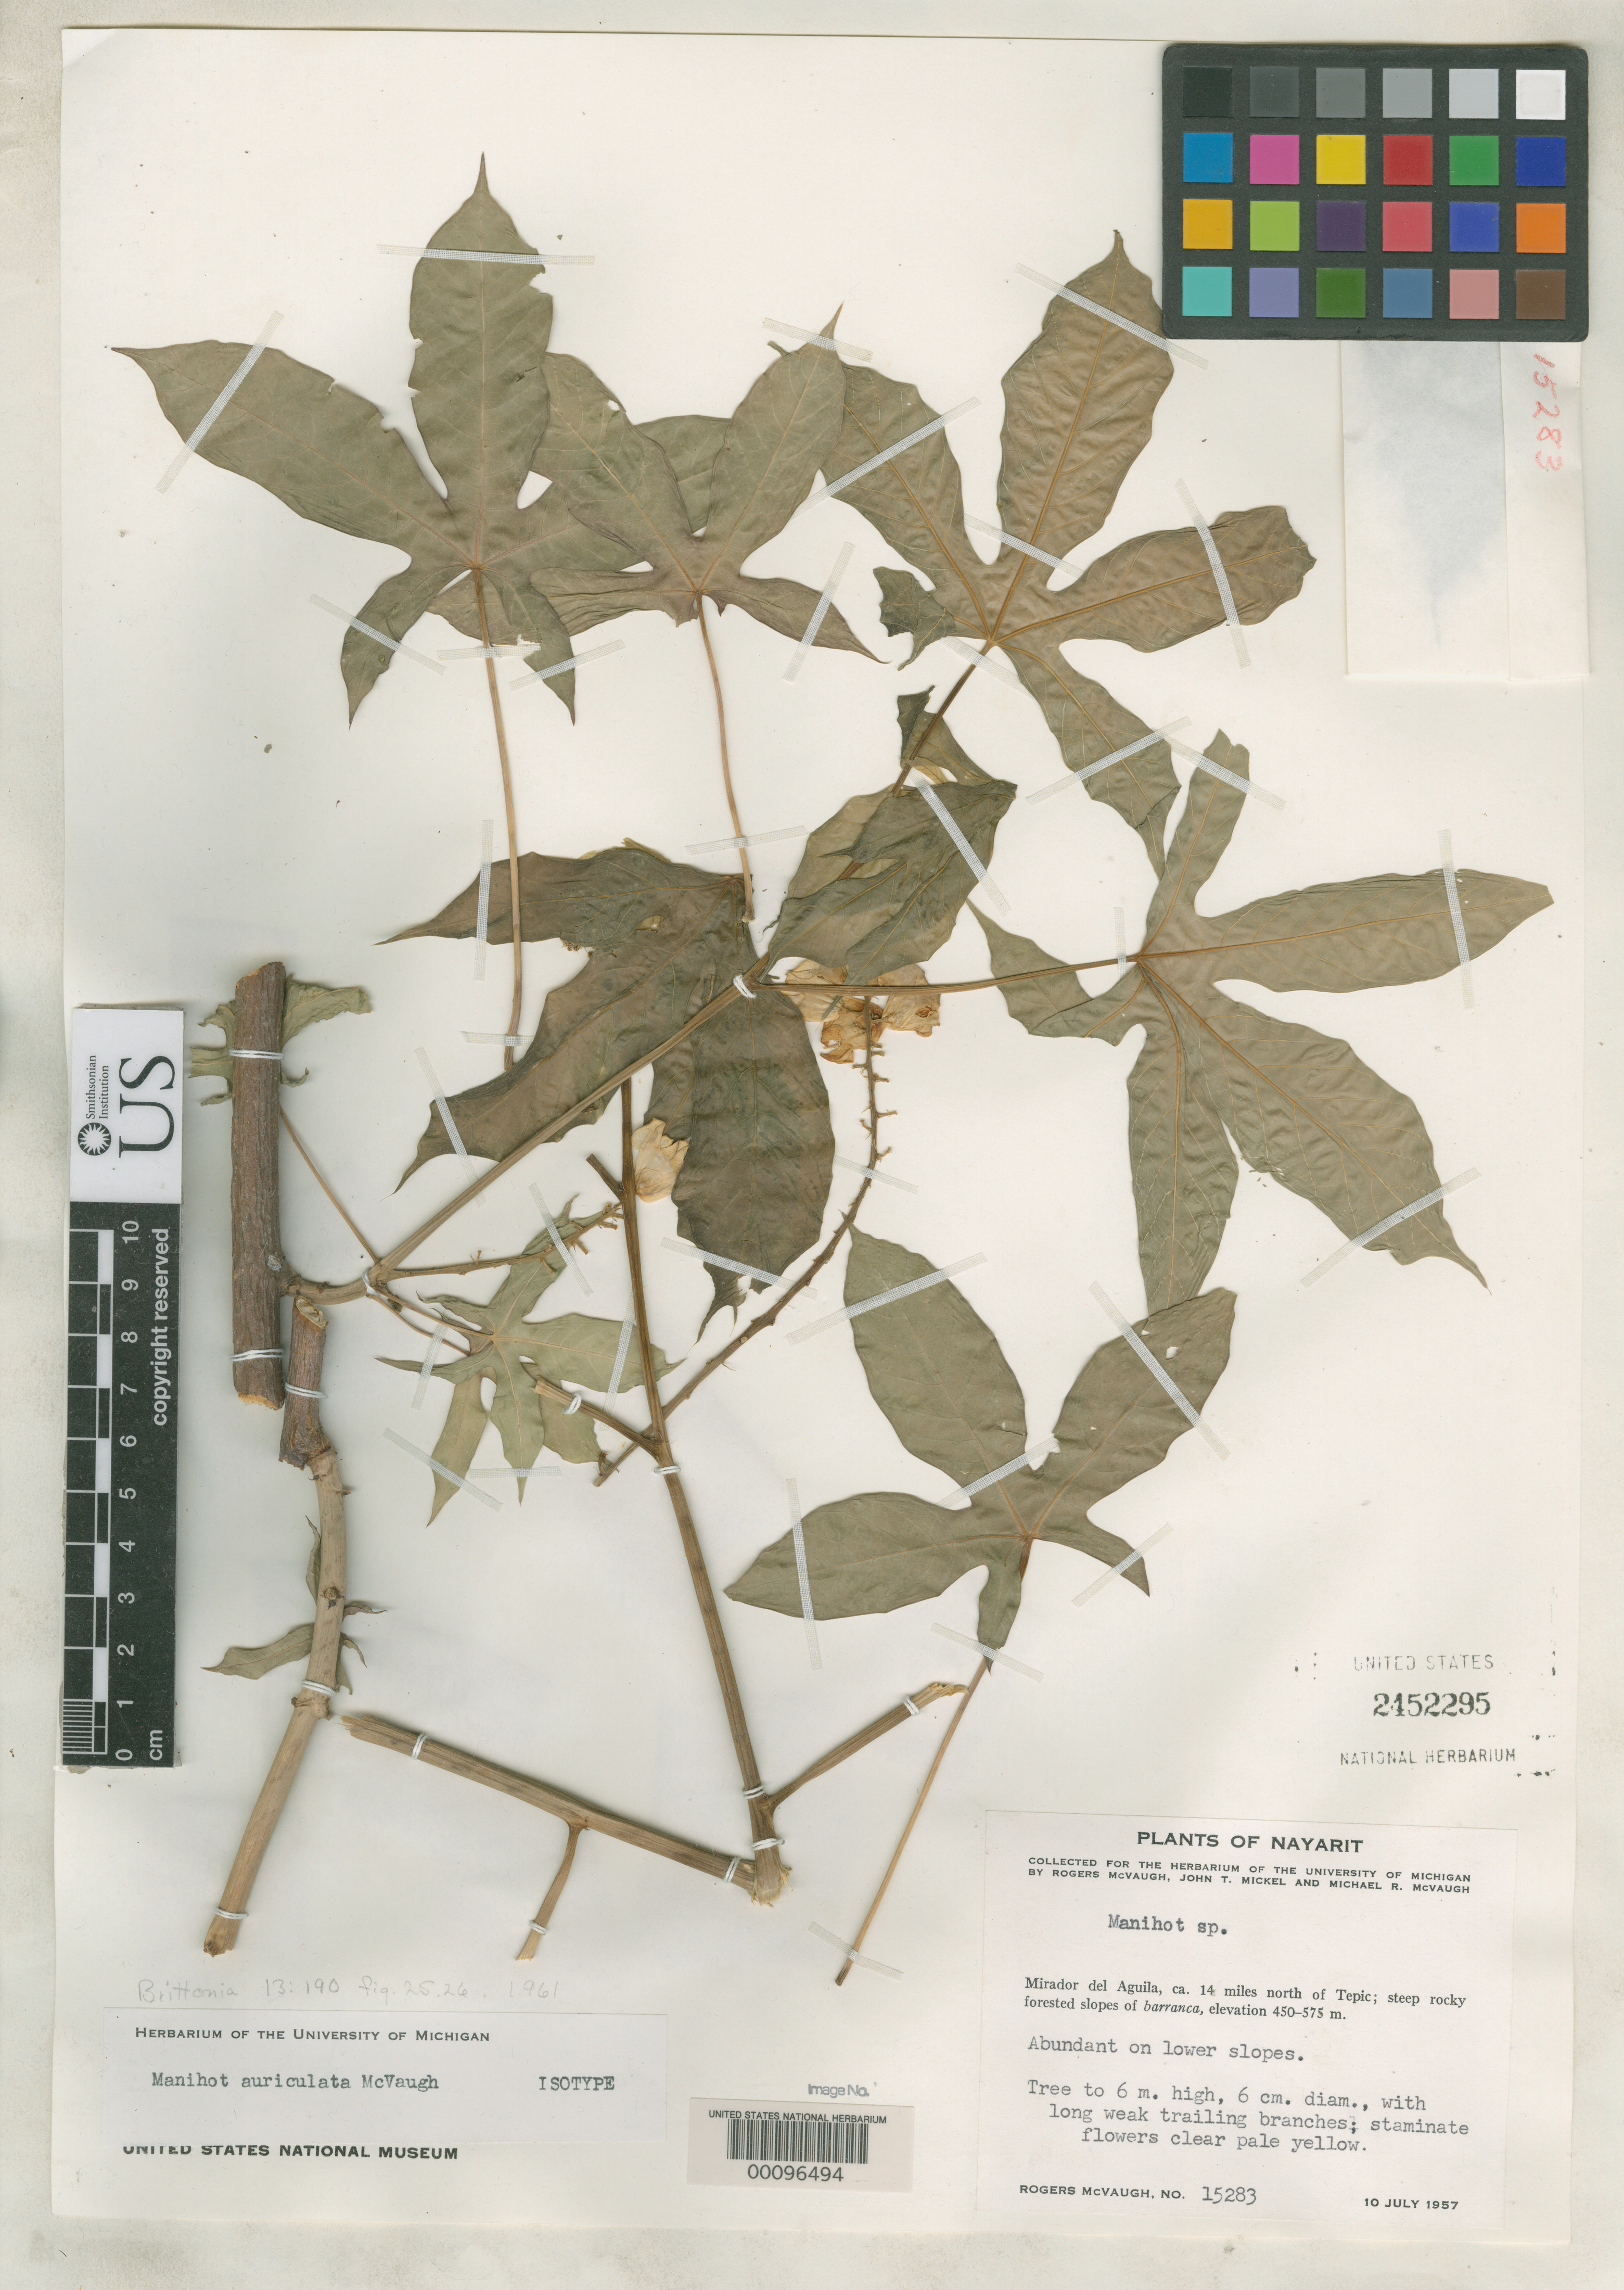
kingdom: Plantae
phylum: Tracheophyta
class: Magnoliopsida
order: Malpighiales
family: Euphorbiaceae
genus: Manihot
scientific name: Manihot auriculata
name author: McVaugh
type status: Isotype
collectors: R. McVaugh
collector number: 15283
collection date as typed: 10 Jul 1957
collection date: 1957-07-10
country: Mexico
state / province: Nayarit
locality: N of Tepic, Mirador del Aguilar.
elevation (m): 450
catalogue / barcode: US 2452295